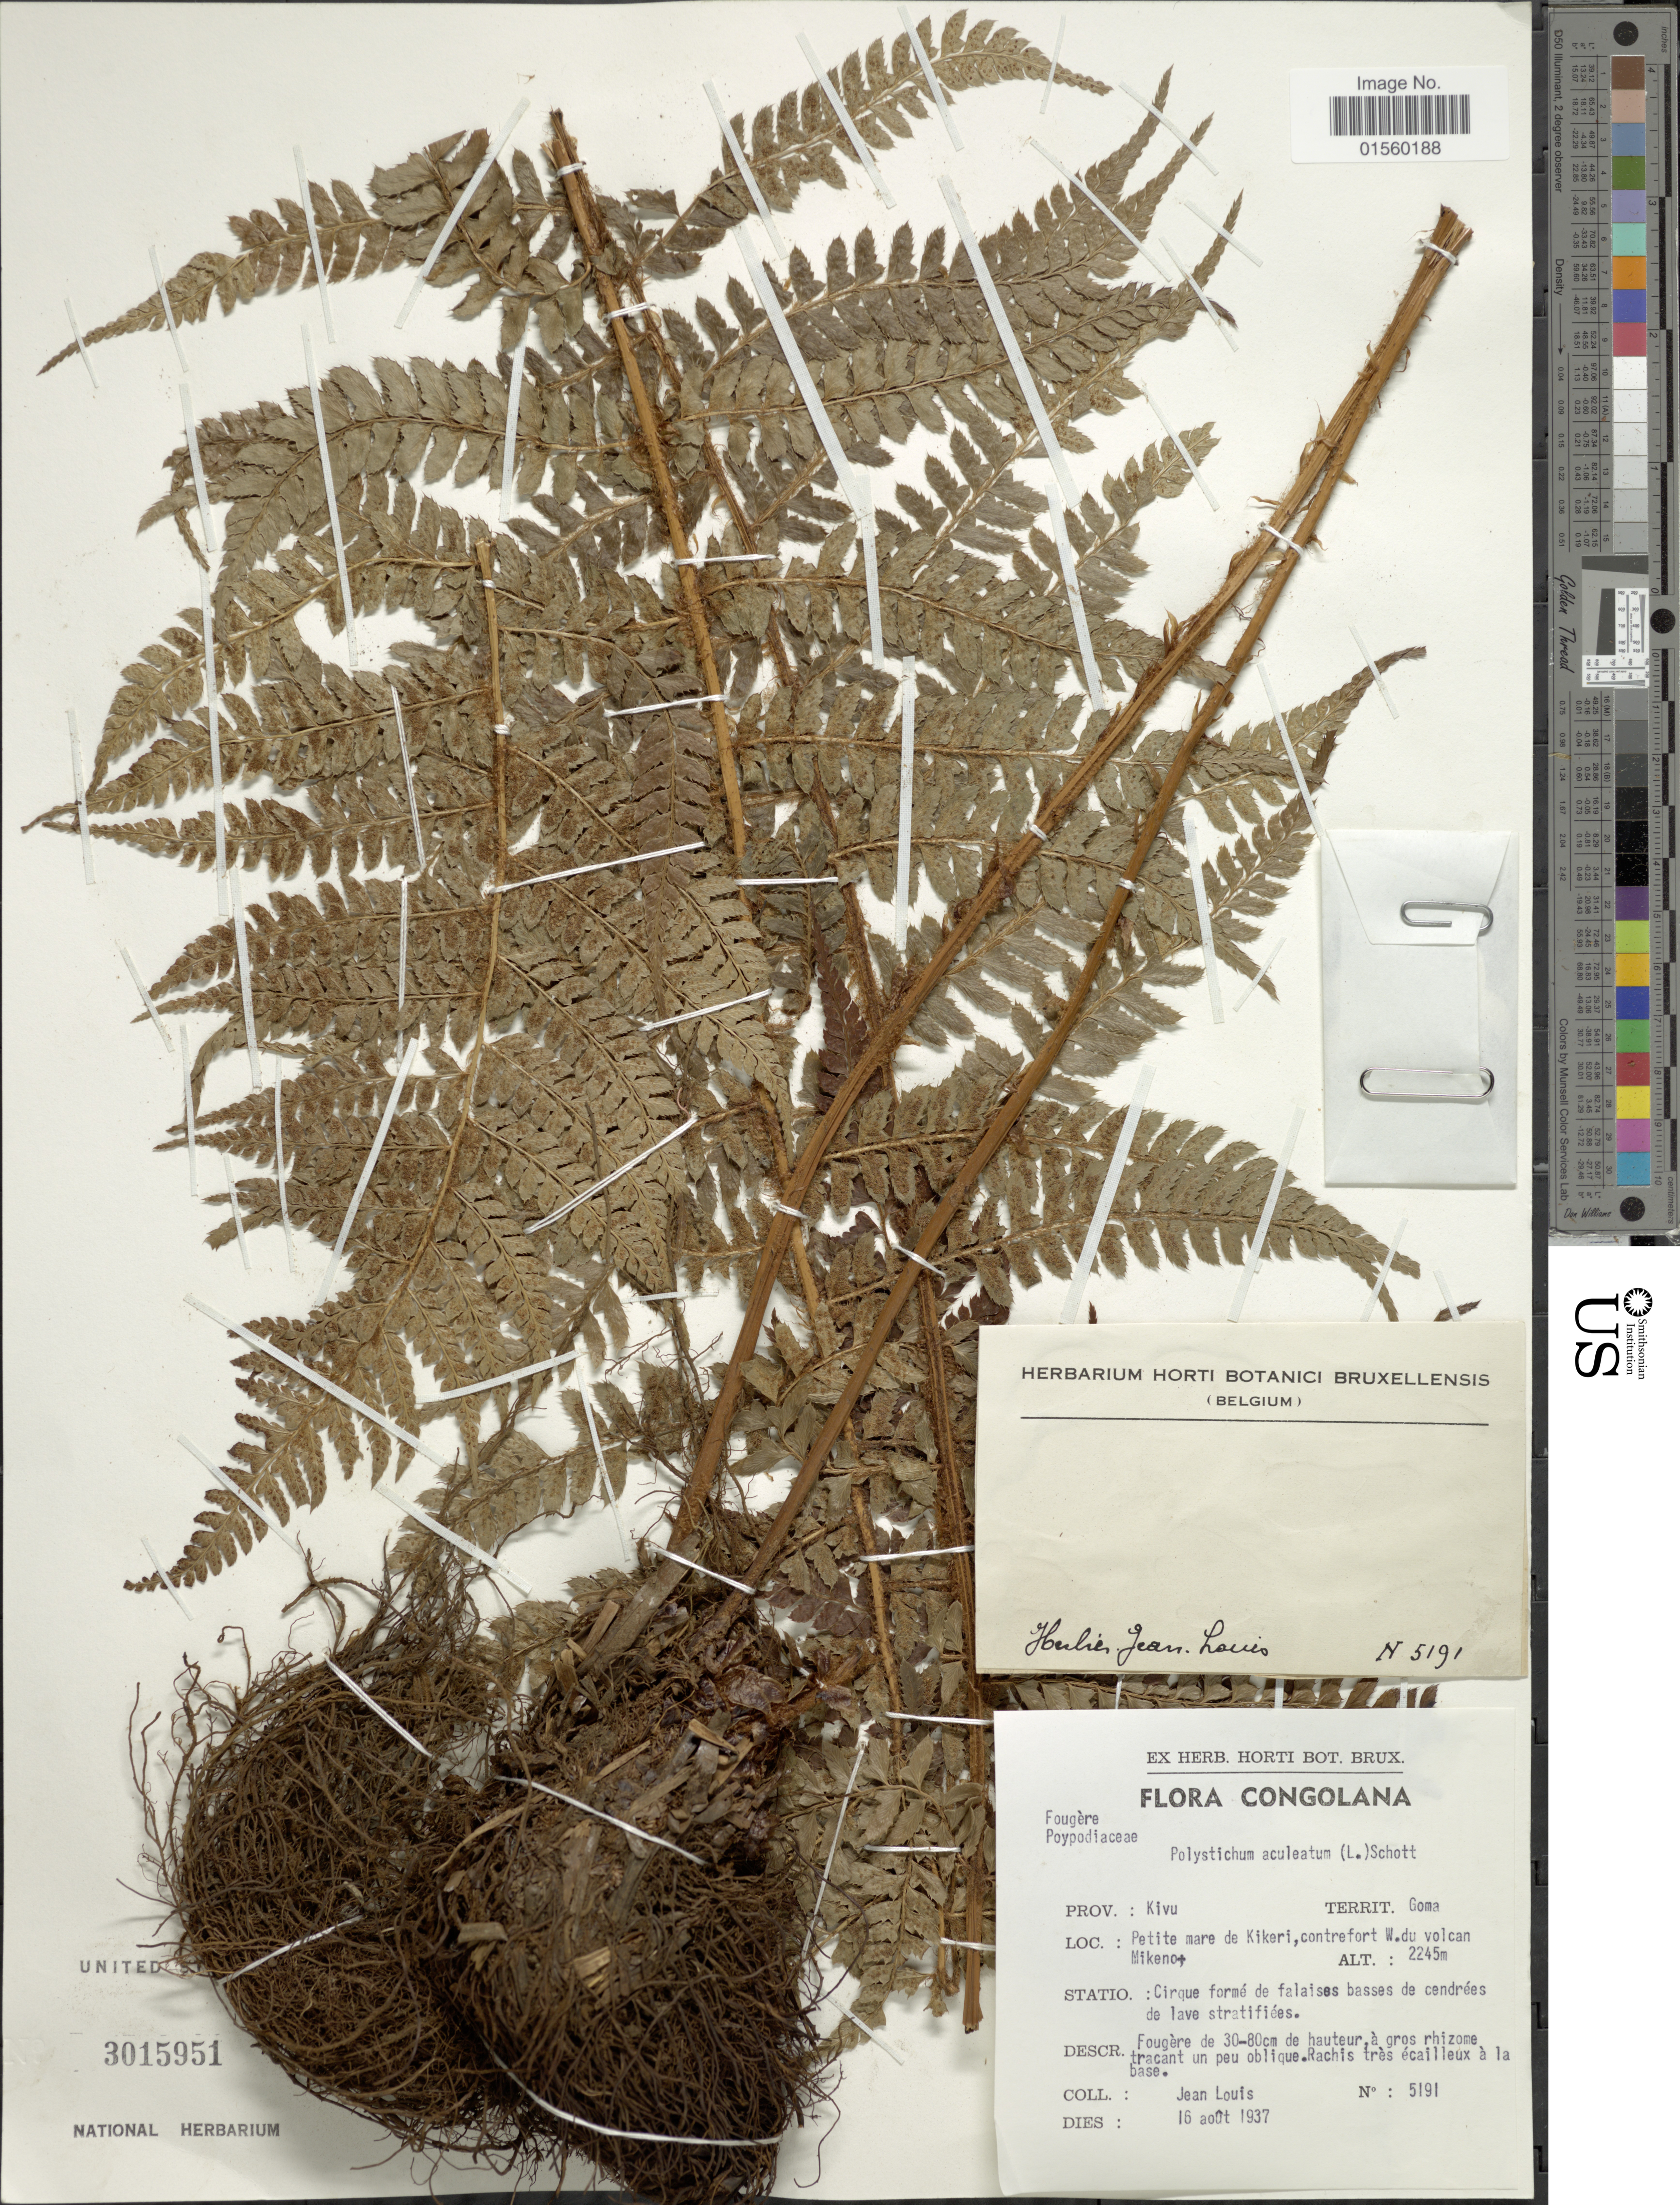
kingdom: Plantae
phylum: Tracheophyta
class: Polypodiopsida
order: Polypodiales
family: Dryopteridaceae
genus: Polystichum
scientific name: Polystichum setiferum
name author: (Forssk.) Moore ex Woynar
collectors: J. Louis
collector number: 5191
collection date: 1937-08-16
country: Congo, Democratic Republic of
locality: Territ. Goma, Petite mare de Kikeri, contrefort W. du volcan Mikeno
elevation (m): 2245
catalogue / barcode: US 3015951